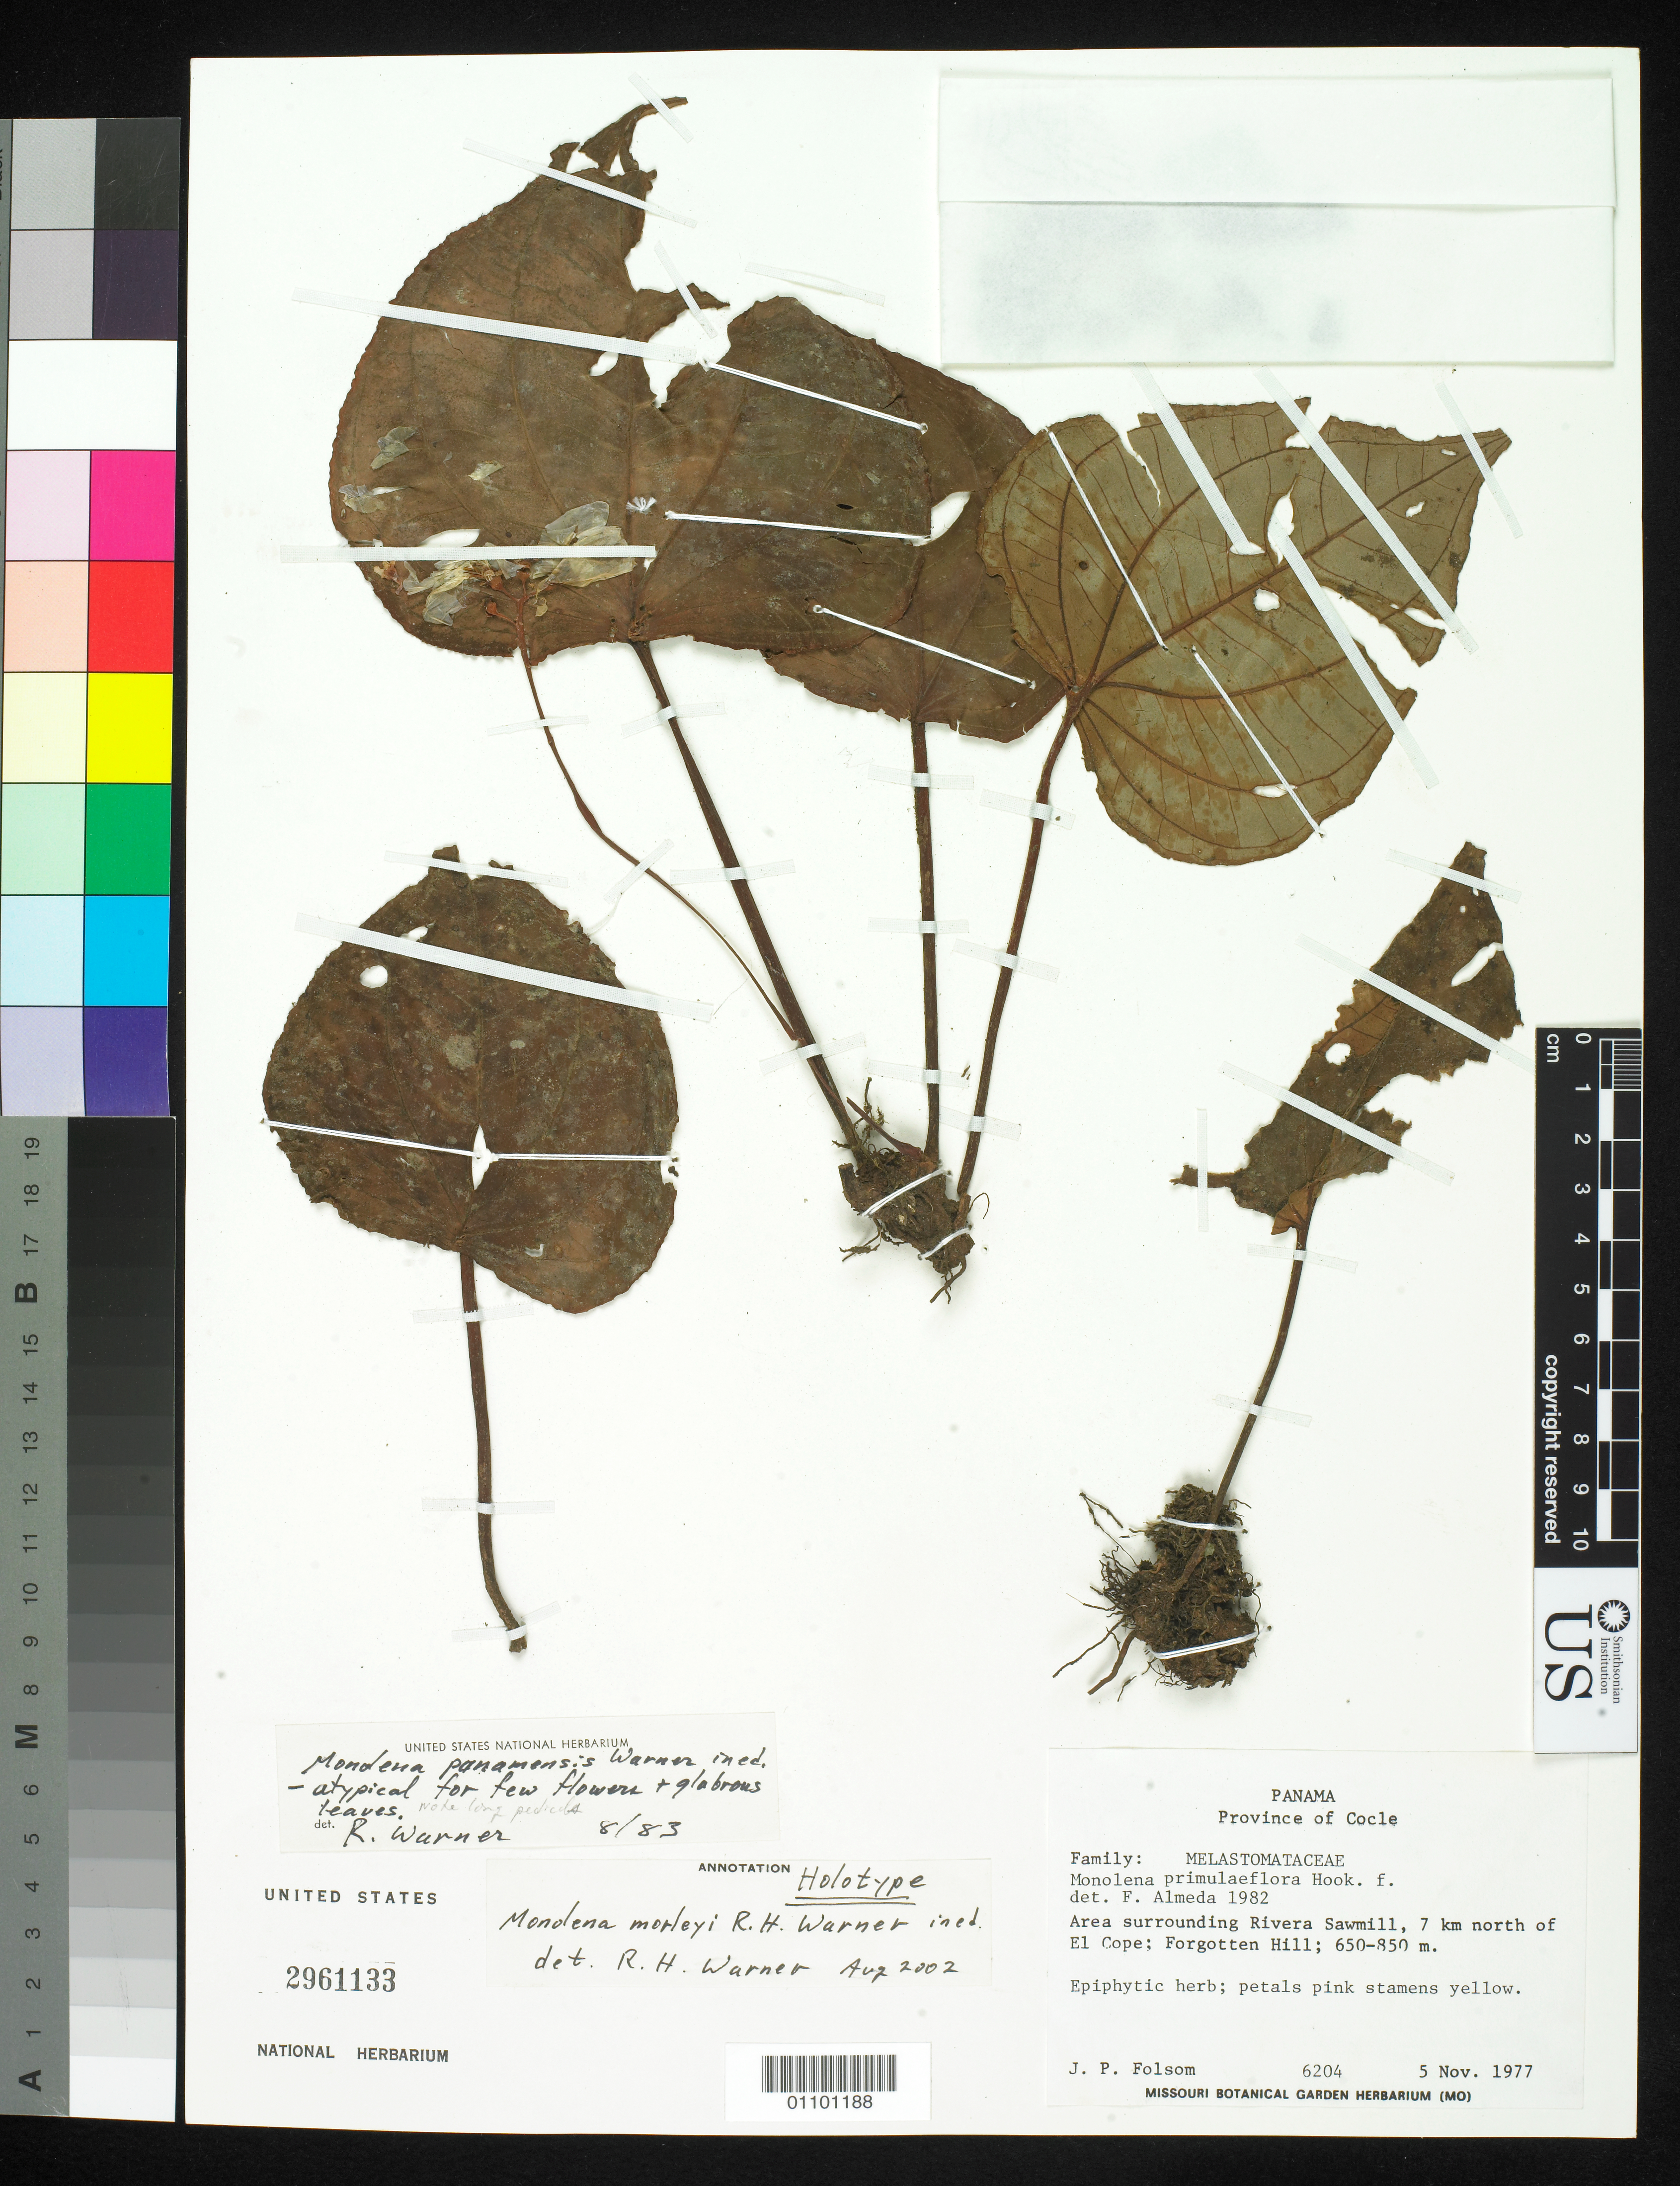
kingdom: Plantae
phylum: Tracheophyta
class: Magnoliopsida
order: Myrtales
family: Melastomataceae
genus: Monolena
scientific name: Monolena morleyi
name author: Warner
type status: Holotype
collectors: J. P. Folsom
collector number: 6204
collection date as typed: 5 Nov 1977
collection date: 1977-11-05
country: Panama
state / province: Coclé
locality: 7 km north of El Cope; Forgotten Hill.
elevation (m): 650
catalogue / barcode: US 2961133